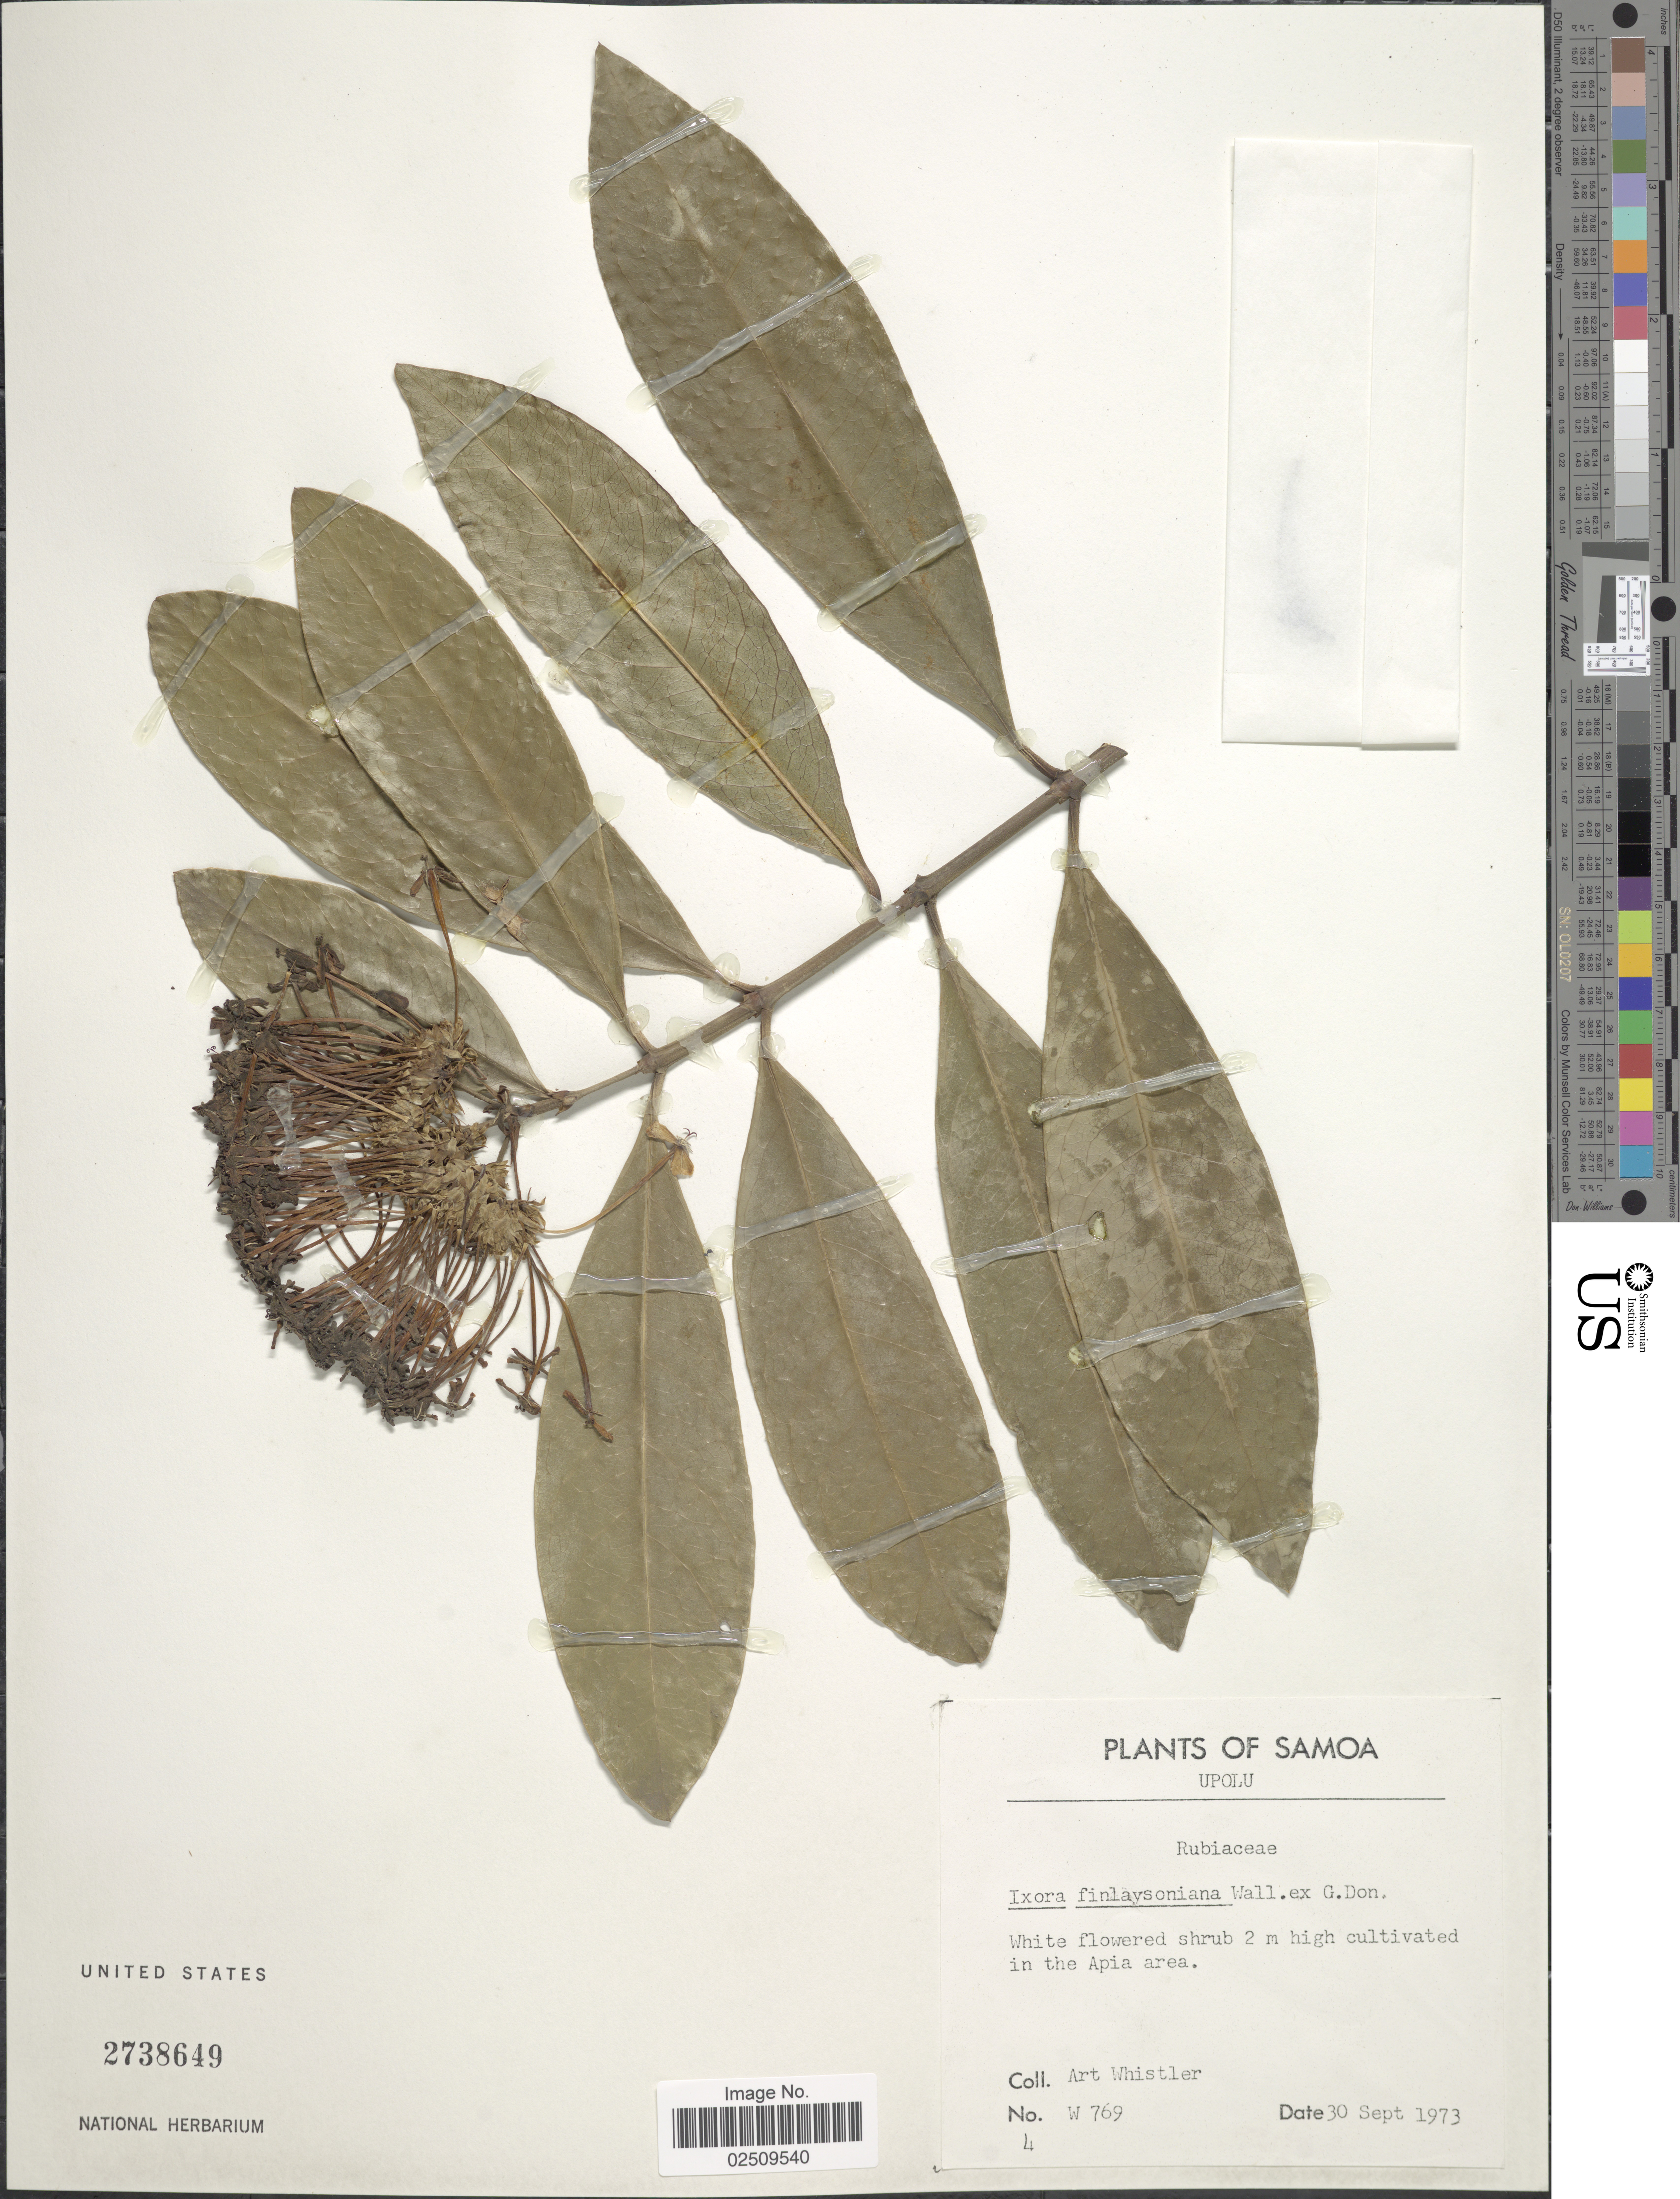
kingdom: Plantae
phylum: Tracheophyta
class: Magnoliopsida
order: Gentianales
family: Rubiaceae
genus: Ixora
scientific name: Ixora finlaysoniana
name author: Wall. ex G. Don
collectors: A. Whistler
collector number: W 769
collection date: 1973-09-30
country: Samoa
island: Upolu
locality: Upolu, in the Apia area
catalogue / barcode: US 2738649